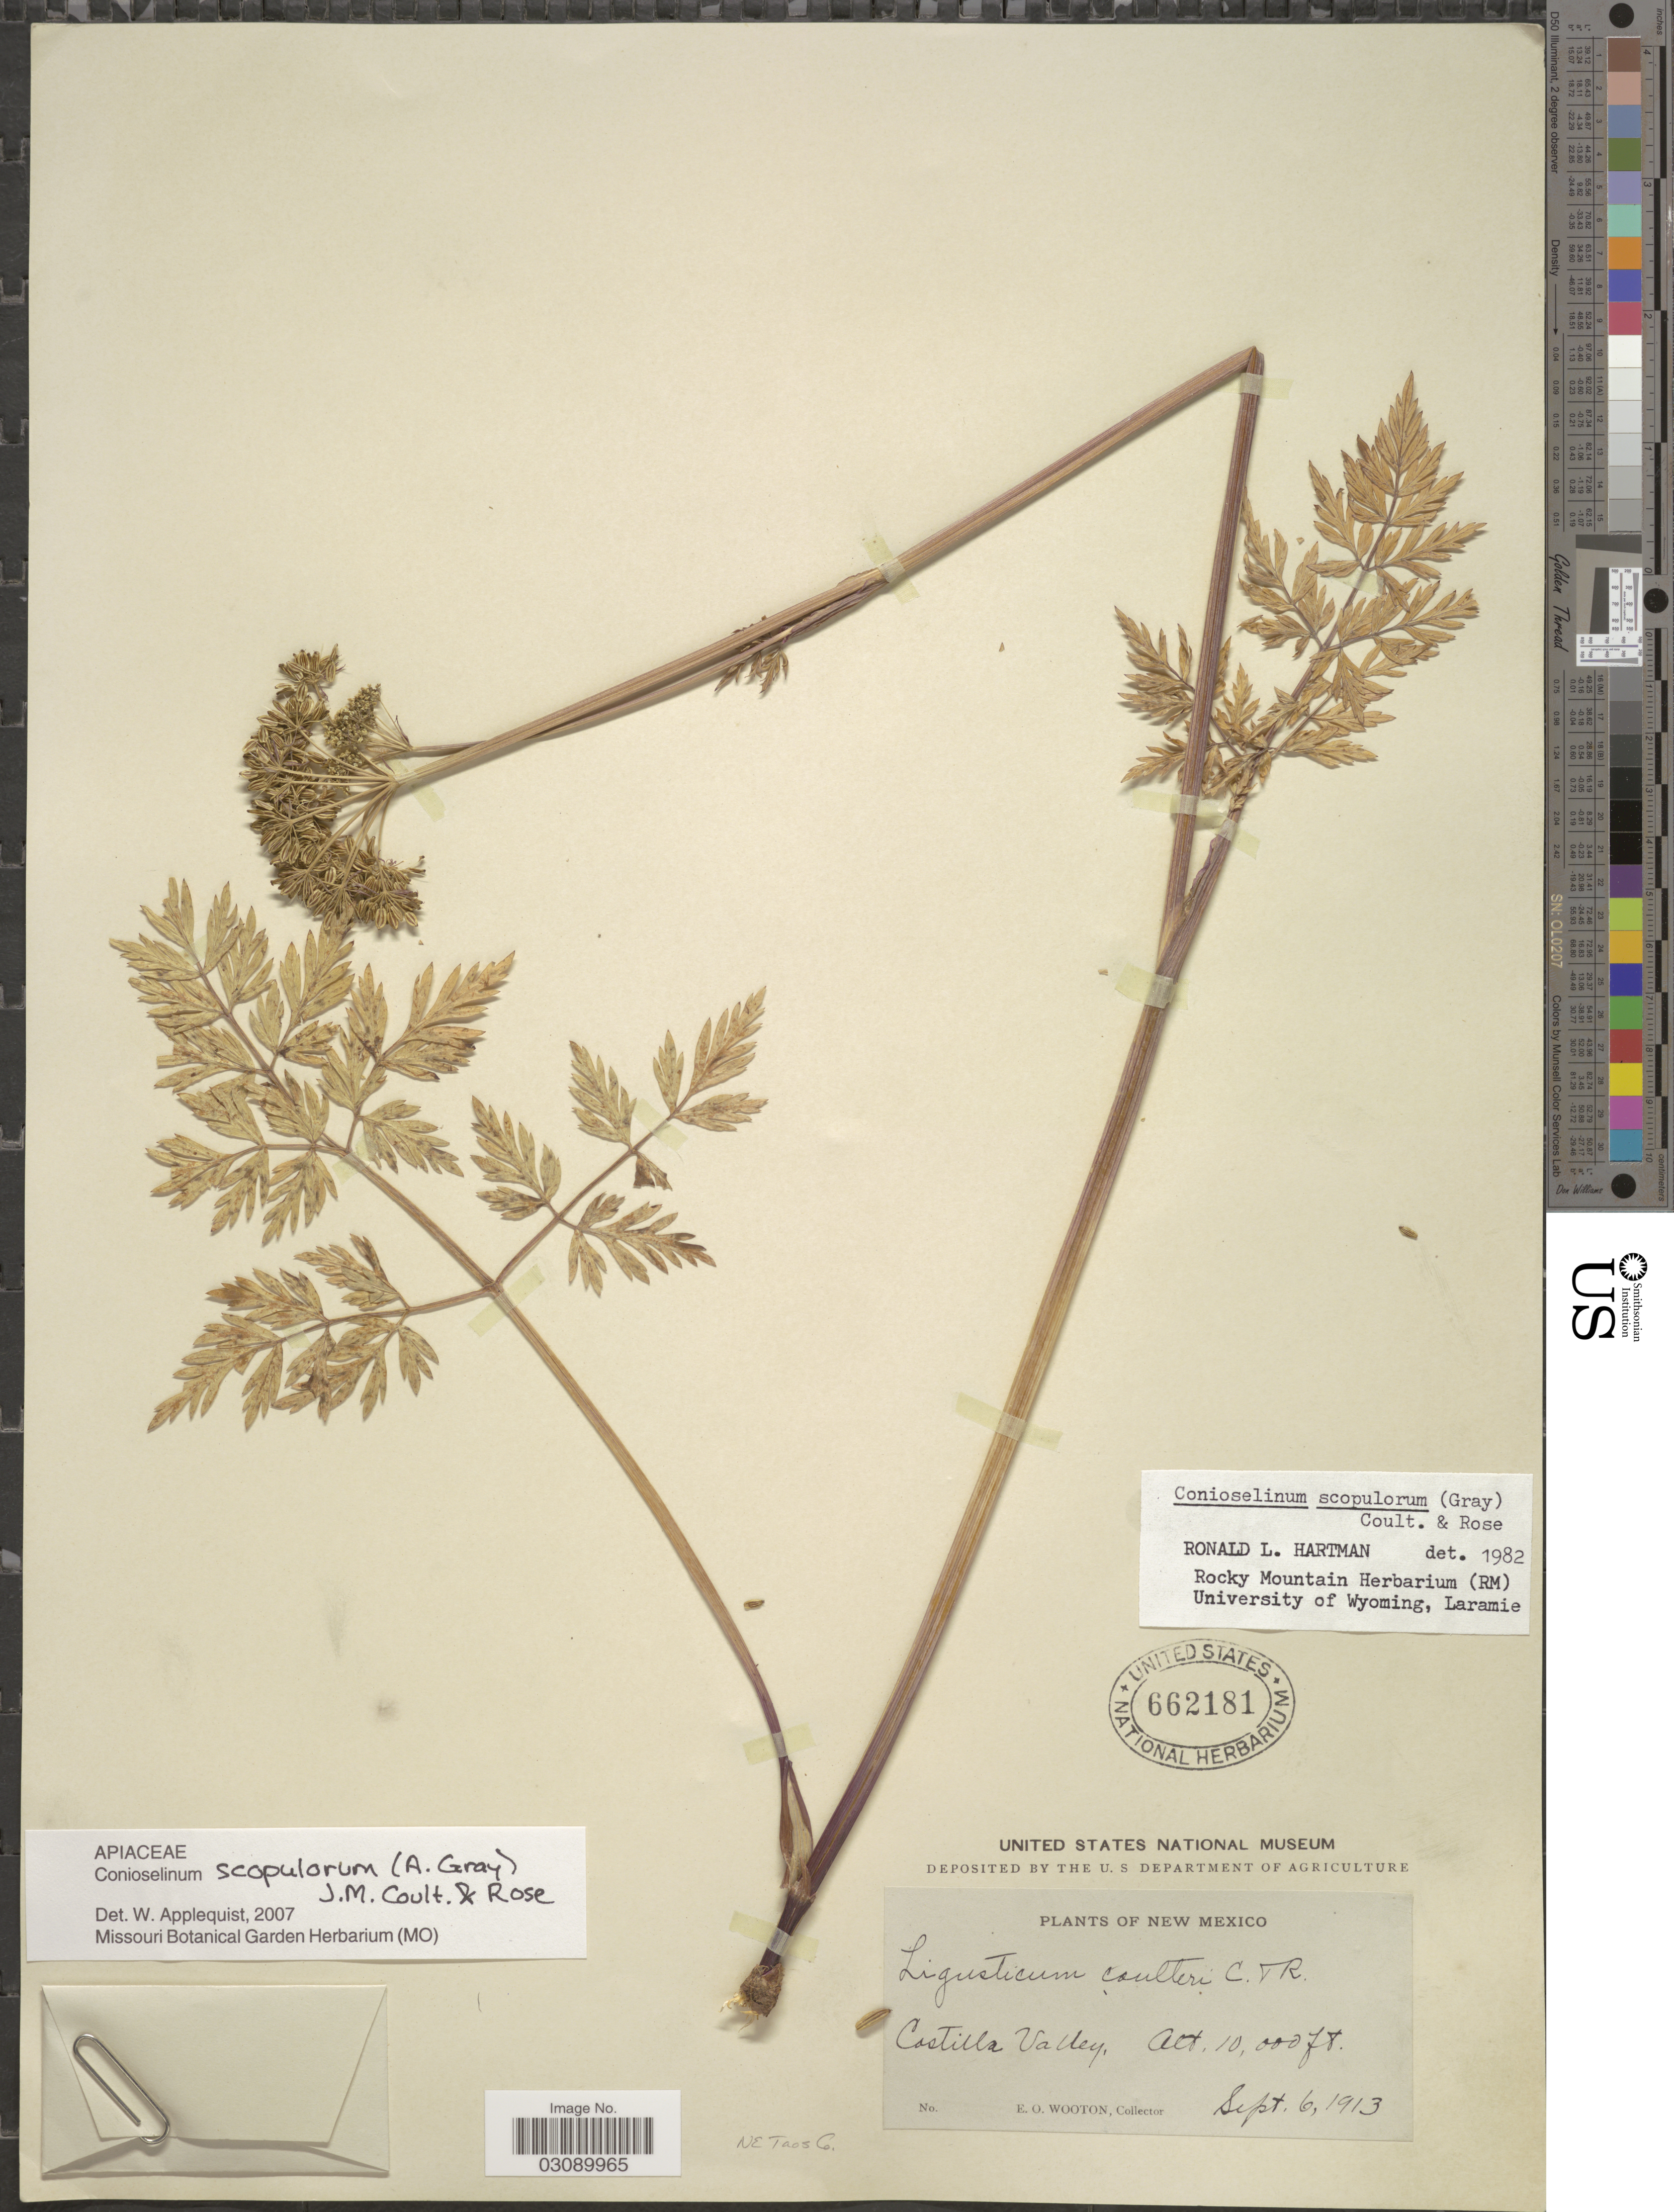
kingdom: Plantae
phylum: Tracheophyta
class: Magnoliopsida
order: Apiales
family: Apiaceae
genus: Conioselinum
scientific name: Conioselinum scopulorum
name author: (A. Gray) J.M. Coult. & Rose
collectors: E. O. Wooton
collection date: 1913-09-06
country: United States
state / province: New Mexico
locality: Castilla Valley. NE Taos Co.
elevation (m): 3048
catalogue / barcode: US 662181